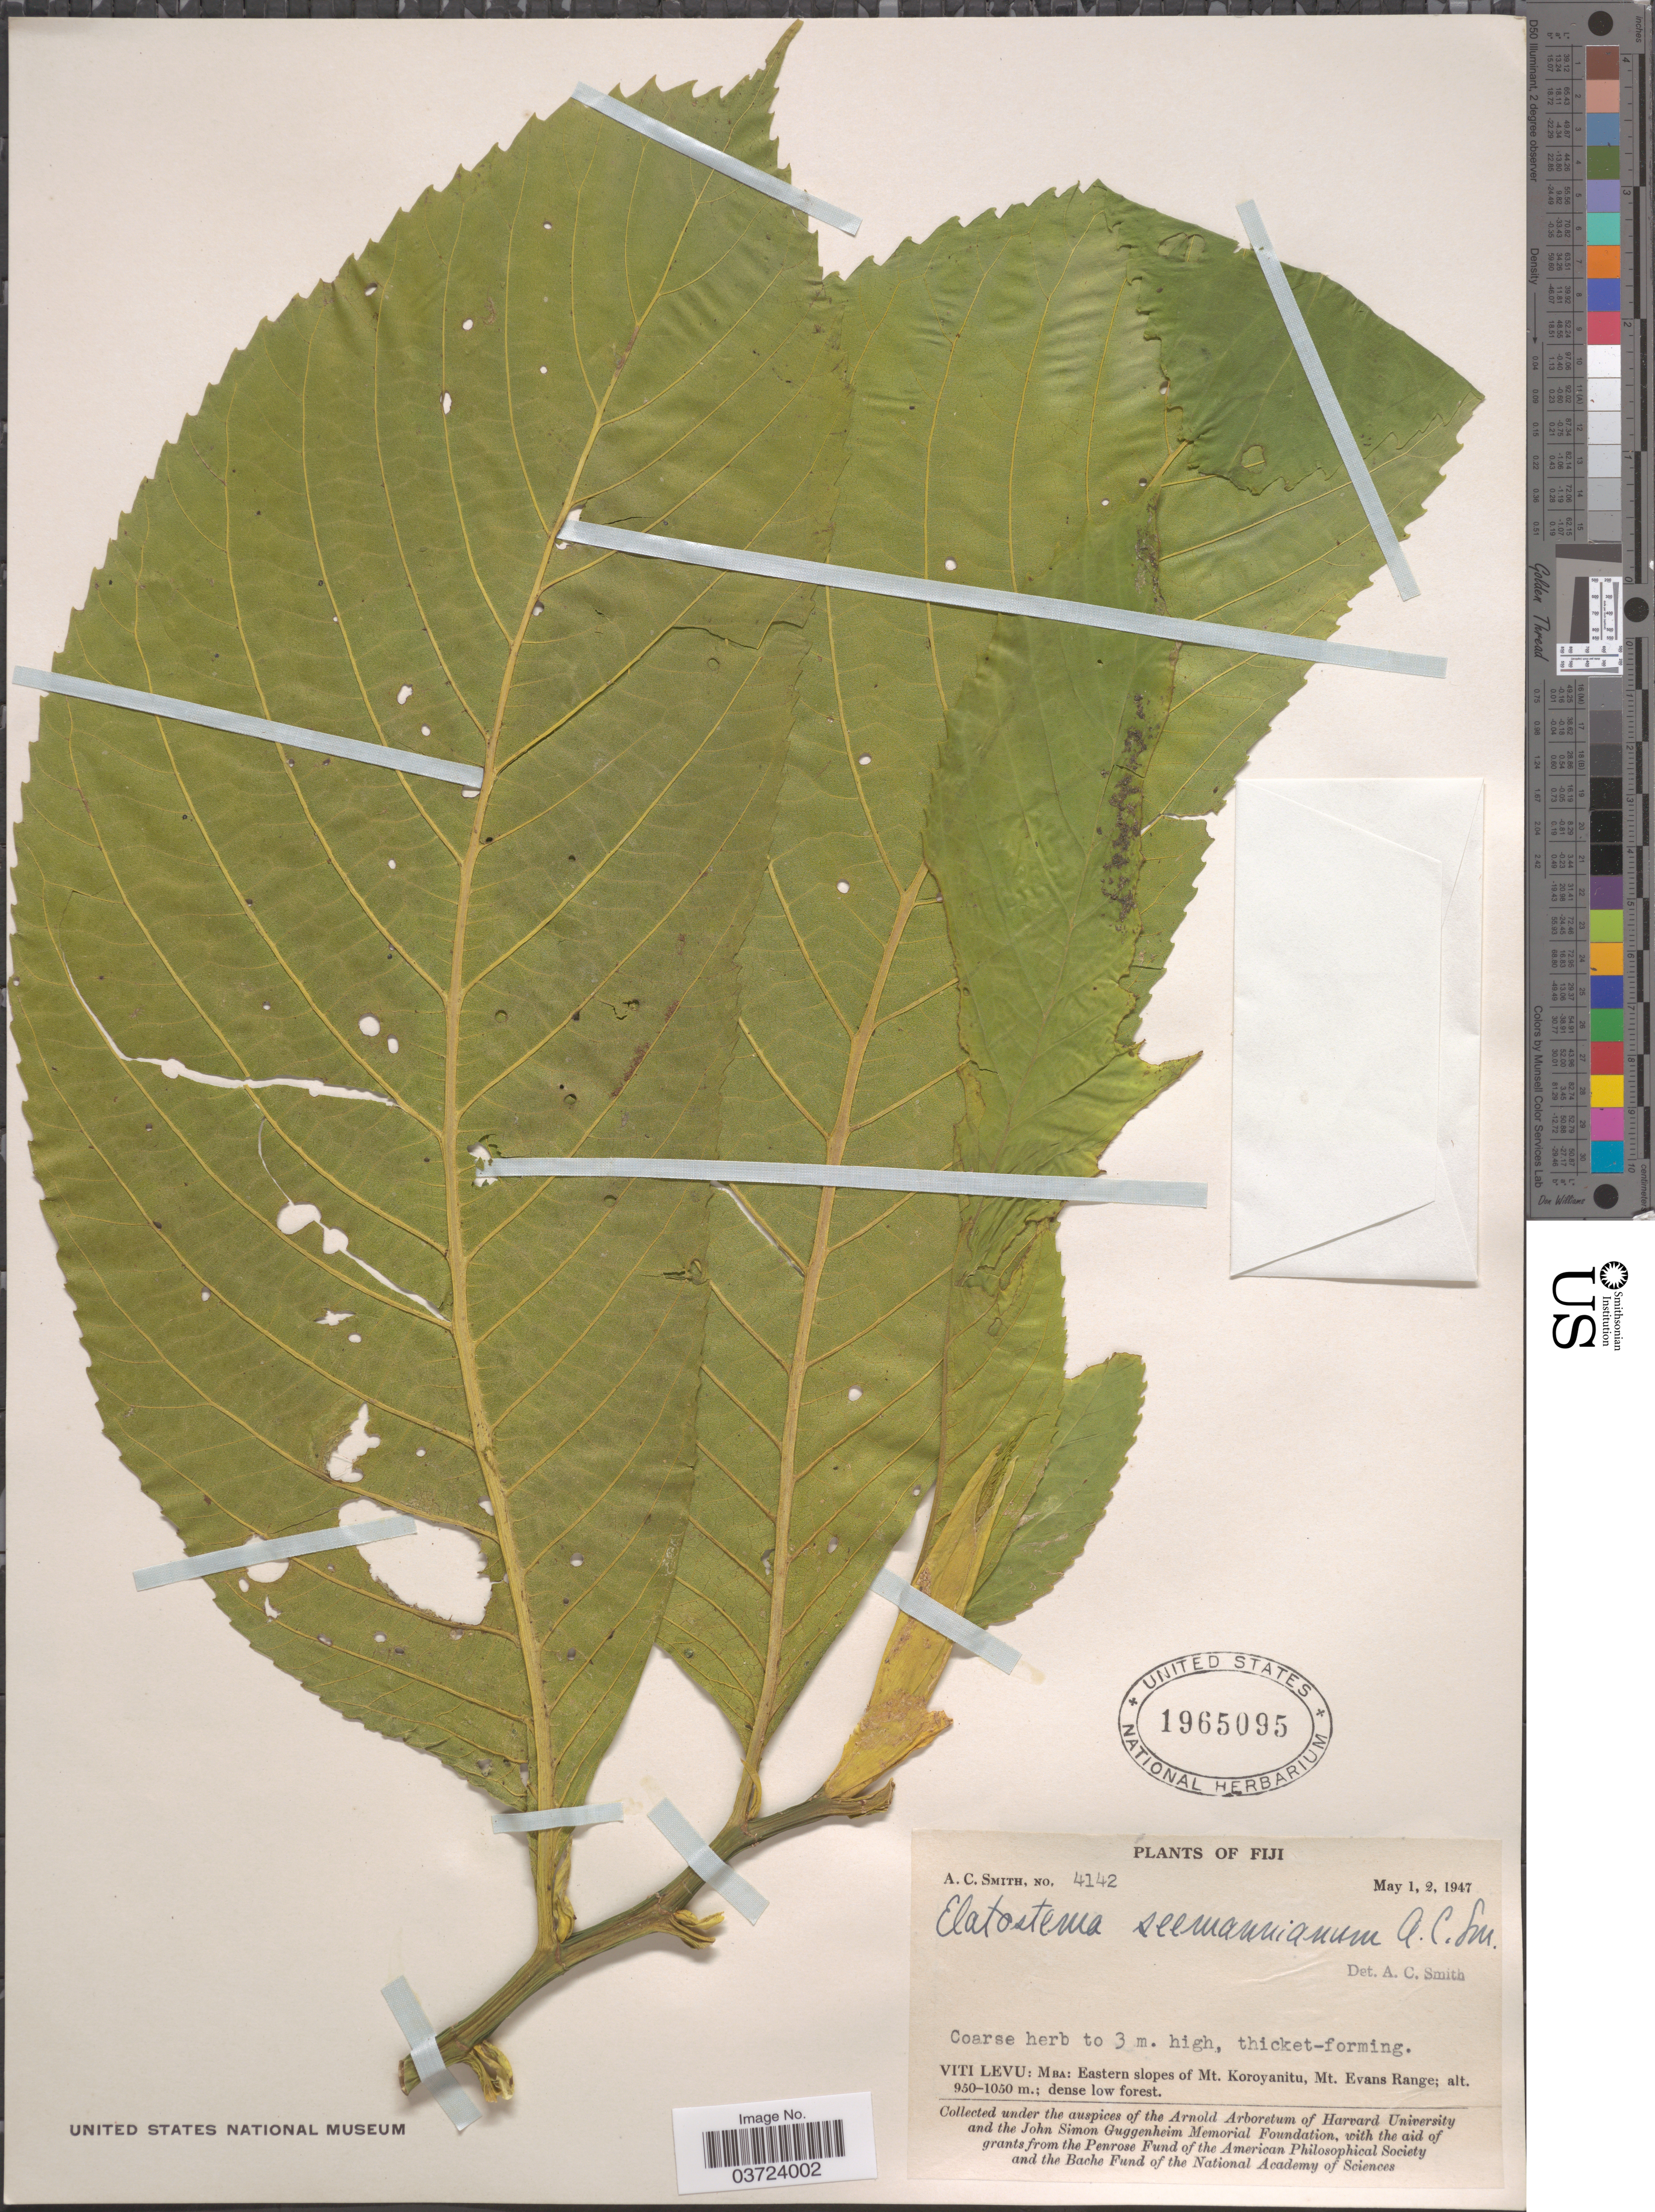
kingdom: Plantae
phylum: Tracheophyta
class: Magnoliopsida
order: Rosales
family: Urticaceae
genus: Elatostema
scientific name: Elatostema seemannianum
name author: A.C. Sm.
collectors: A. C. Smith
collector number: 4142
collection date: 1947-05-01/1947-05-02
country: Fiji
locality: Viti Levu: Mba: Eastern slopes of Mt. Koroyanitu, Mt. Evans Range.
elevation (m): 950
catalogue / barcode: US 1965095